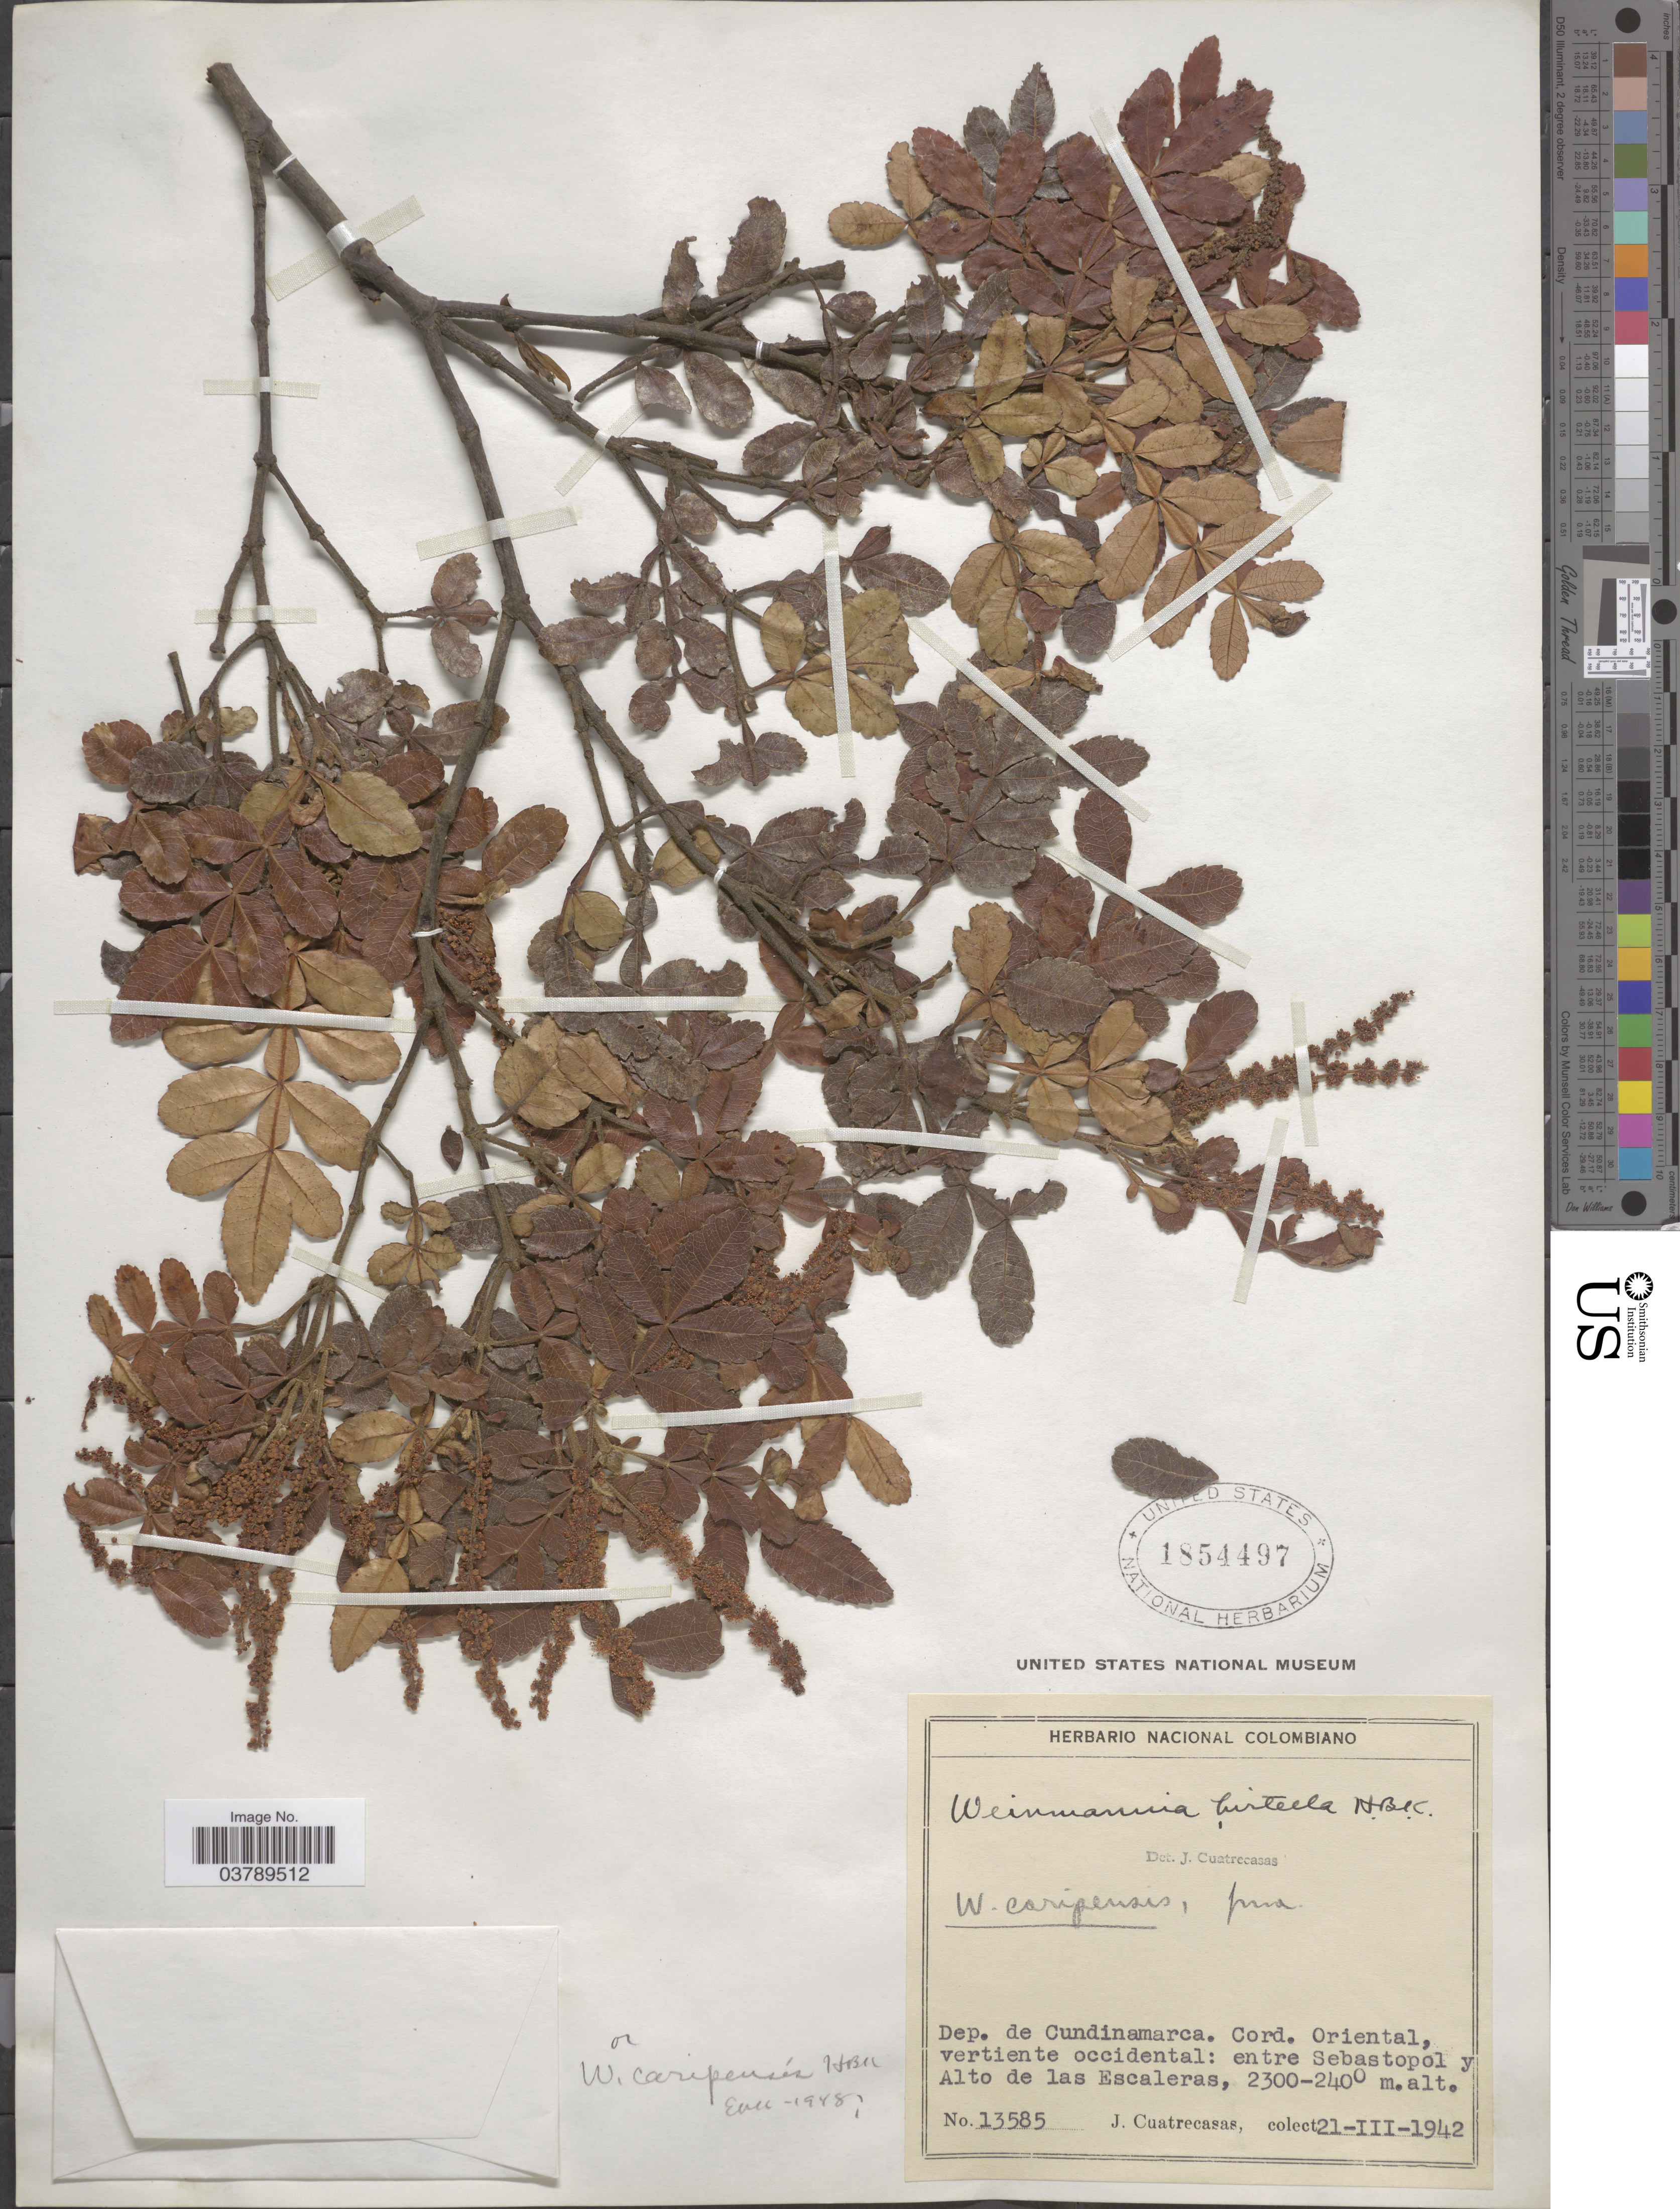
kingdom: Plantae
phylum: Tracheophyta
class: Magnoliopsida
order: Oxalidales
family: Cunoniaceae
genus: Weinmannia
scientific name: Weinmannia pinnata var. caripensis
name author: (Kunth) Cuatrec.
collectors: J. Cuatrecasas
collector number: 13585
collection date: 1942-03-21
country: Colombia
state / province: Cundinamarca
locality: Dep. de Cundinamarca. Cord. Oriental, vertiente occidental: entre Sebastopol y Alto de las Escaleras.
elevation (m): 2300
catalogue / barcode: US 1854497